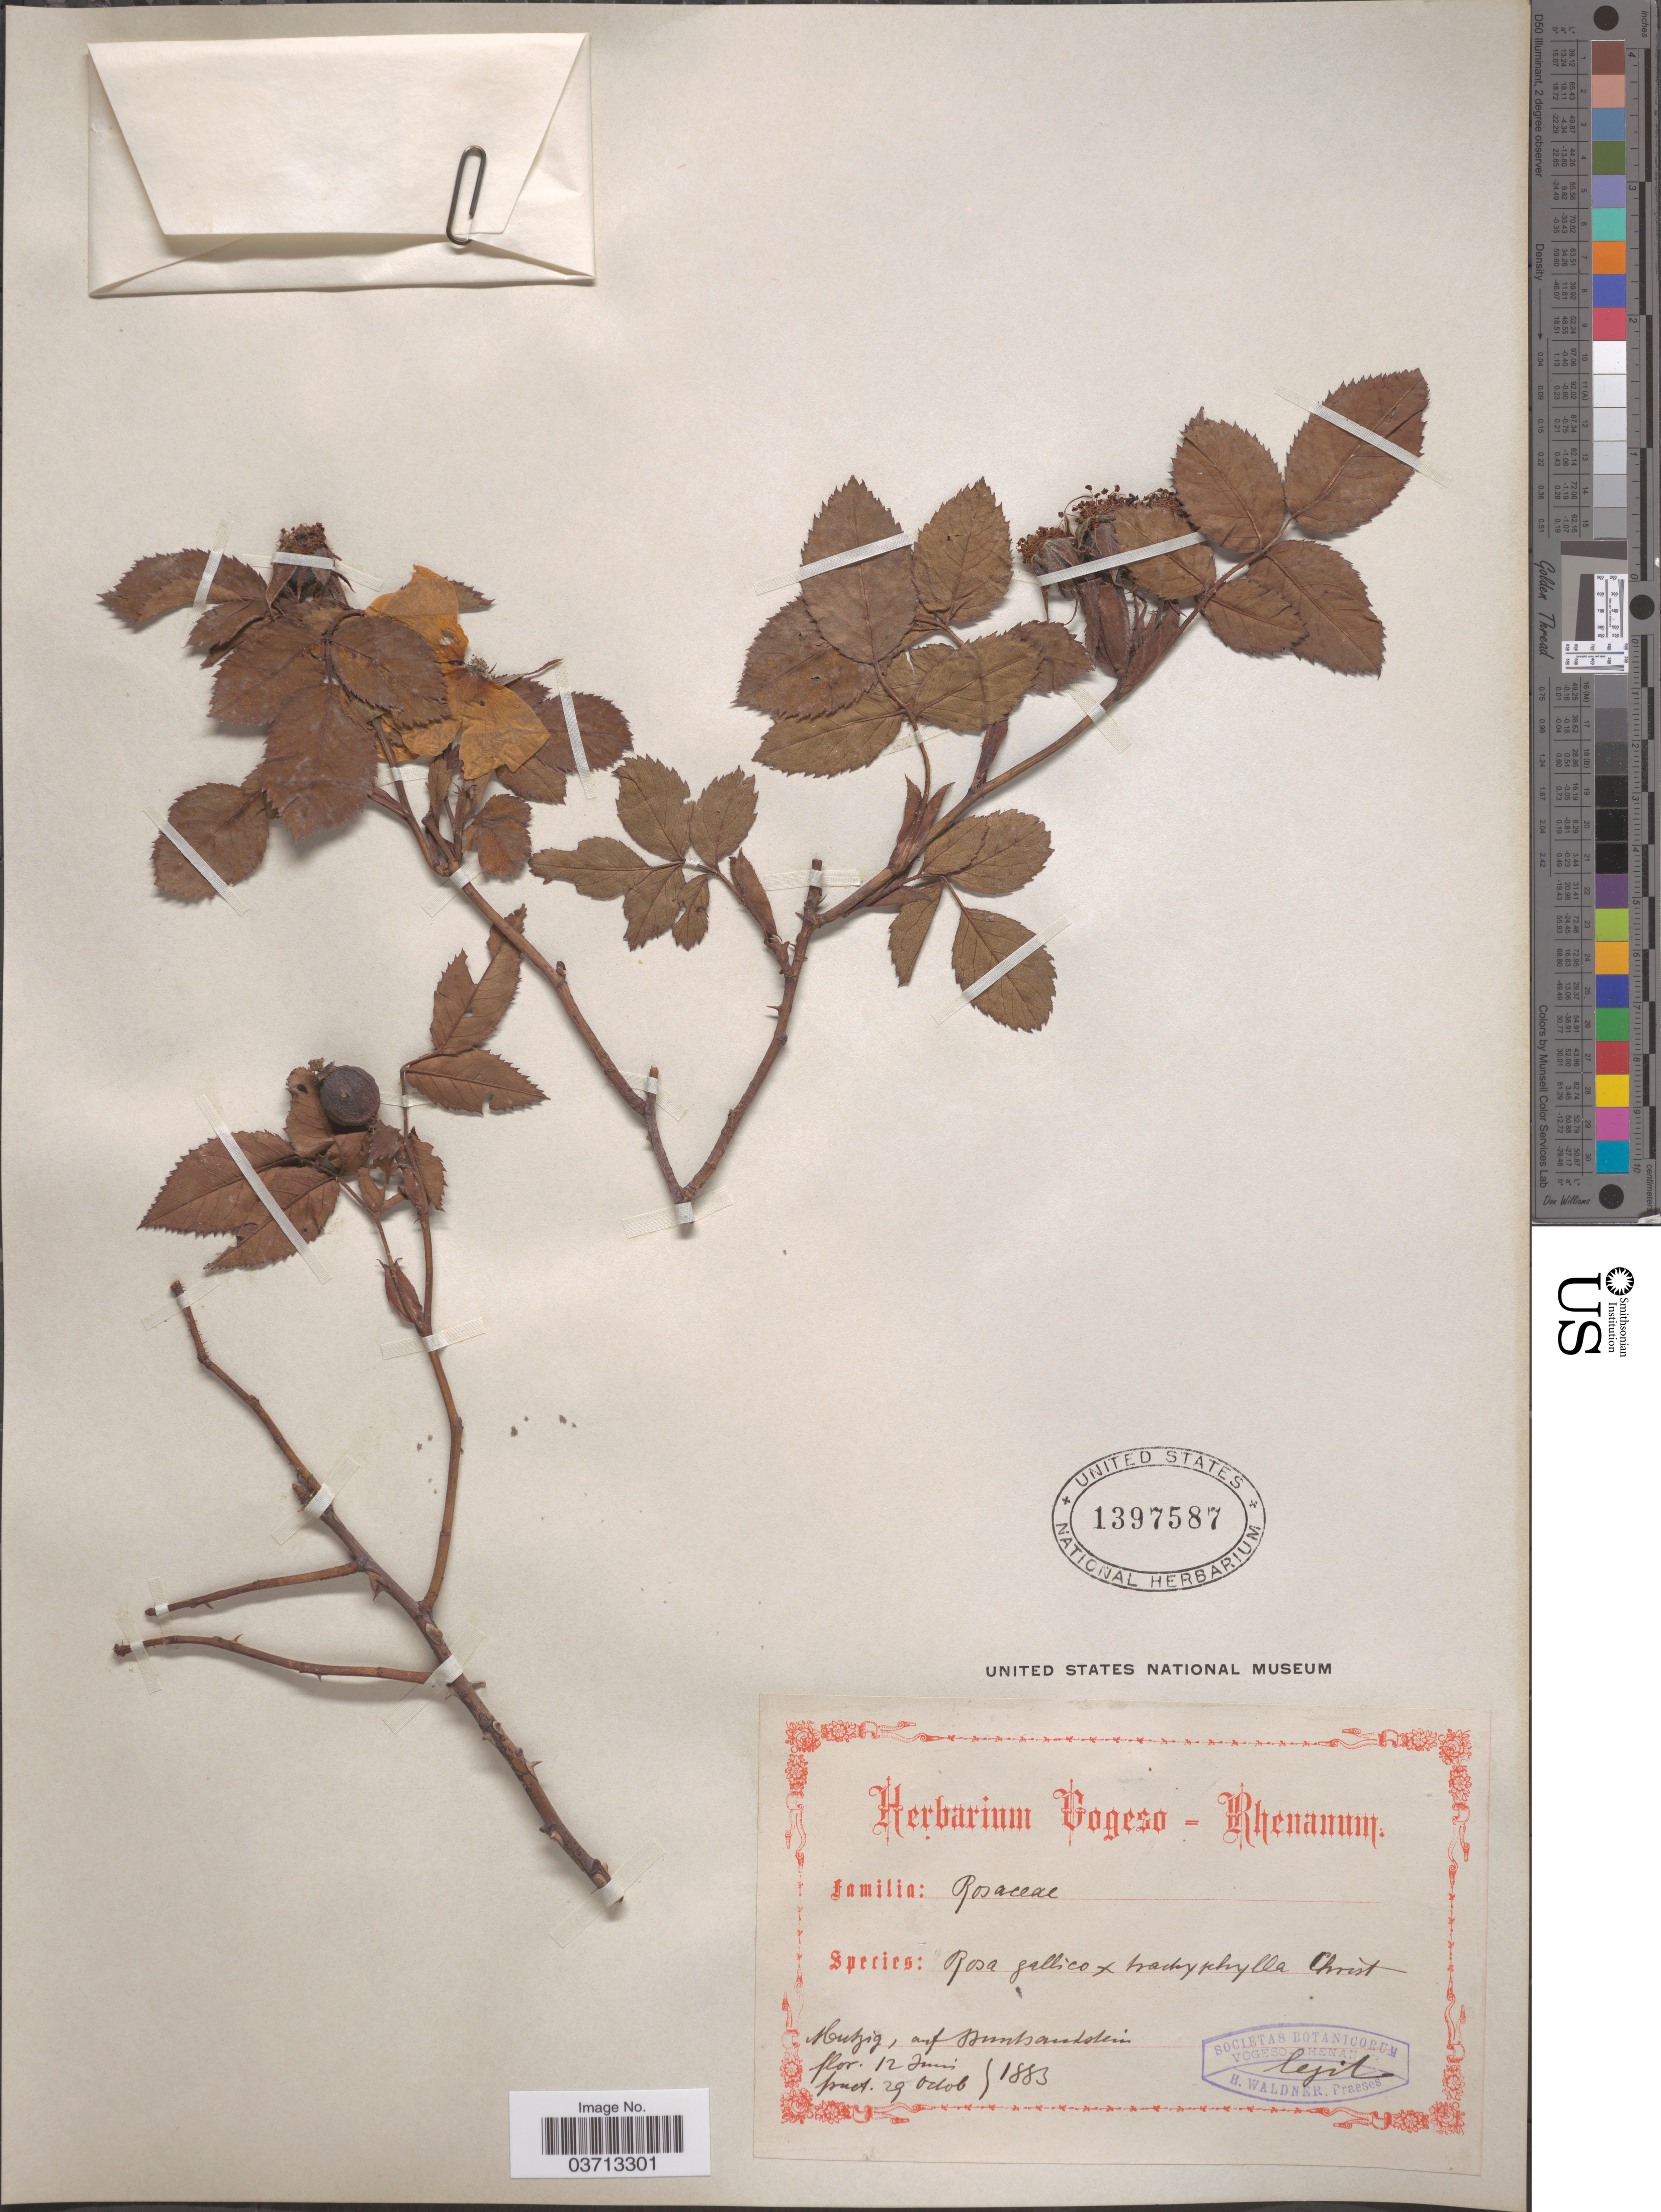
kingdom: Plantae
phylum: Tracheophyta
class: Magnoliopsida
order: Rosales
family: Rosaceae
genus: Rosa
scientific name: Rosa gallica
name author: L.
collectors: H. Waldner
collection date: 1883-06-12/1883-10-29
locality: Houtzig [interpreted], auf Buntsandstein.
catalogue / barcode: US 1397587